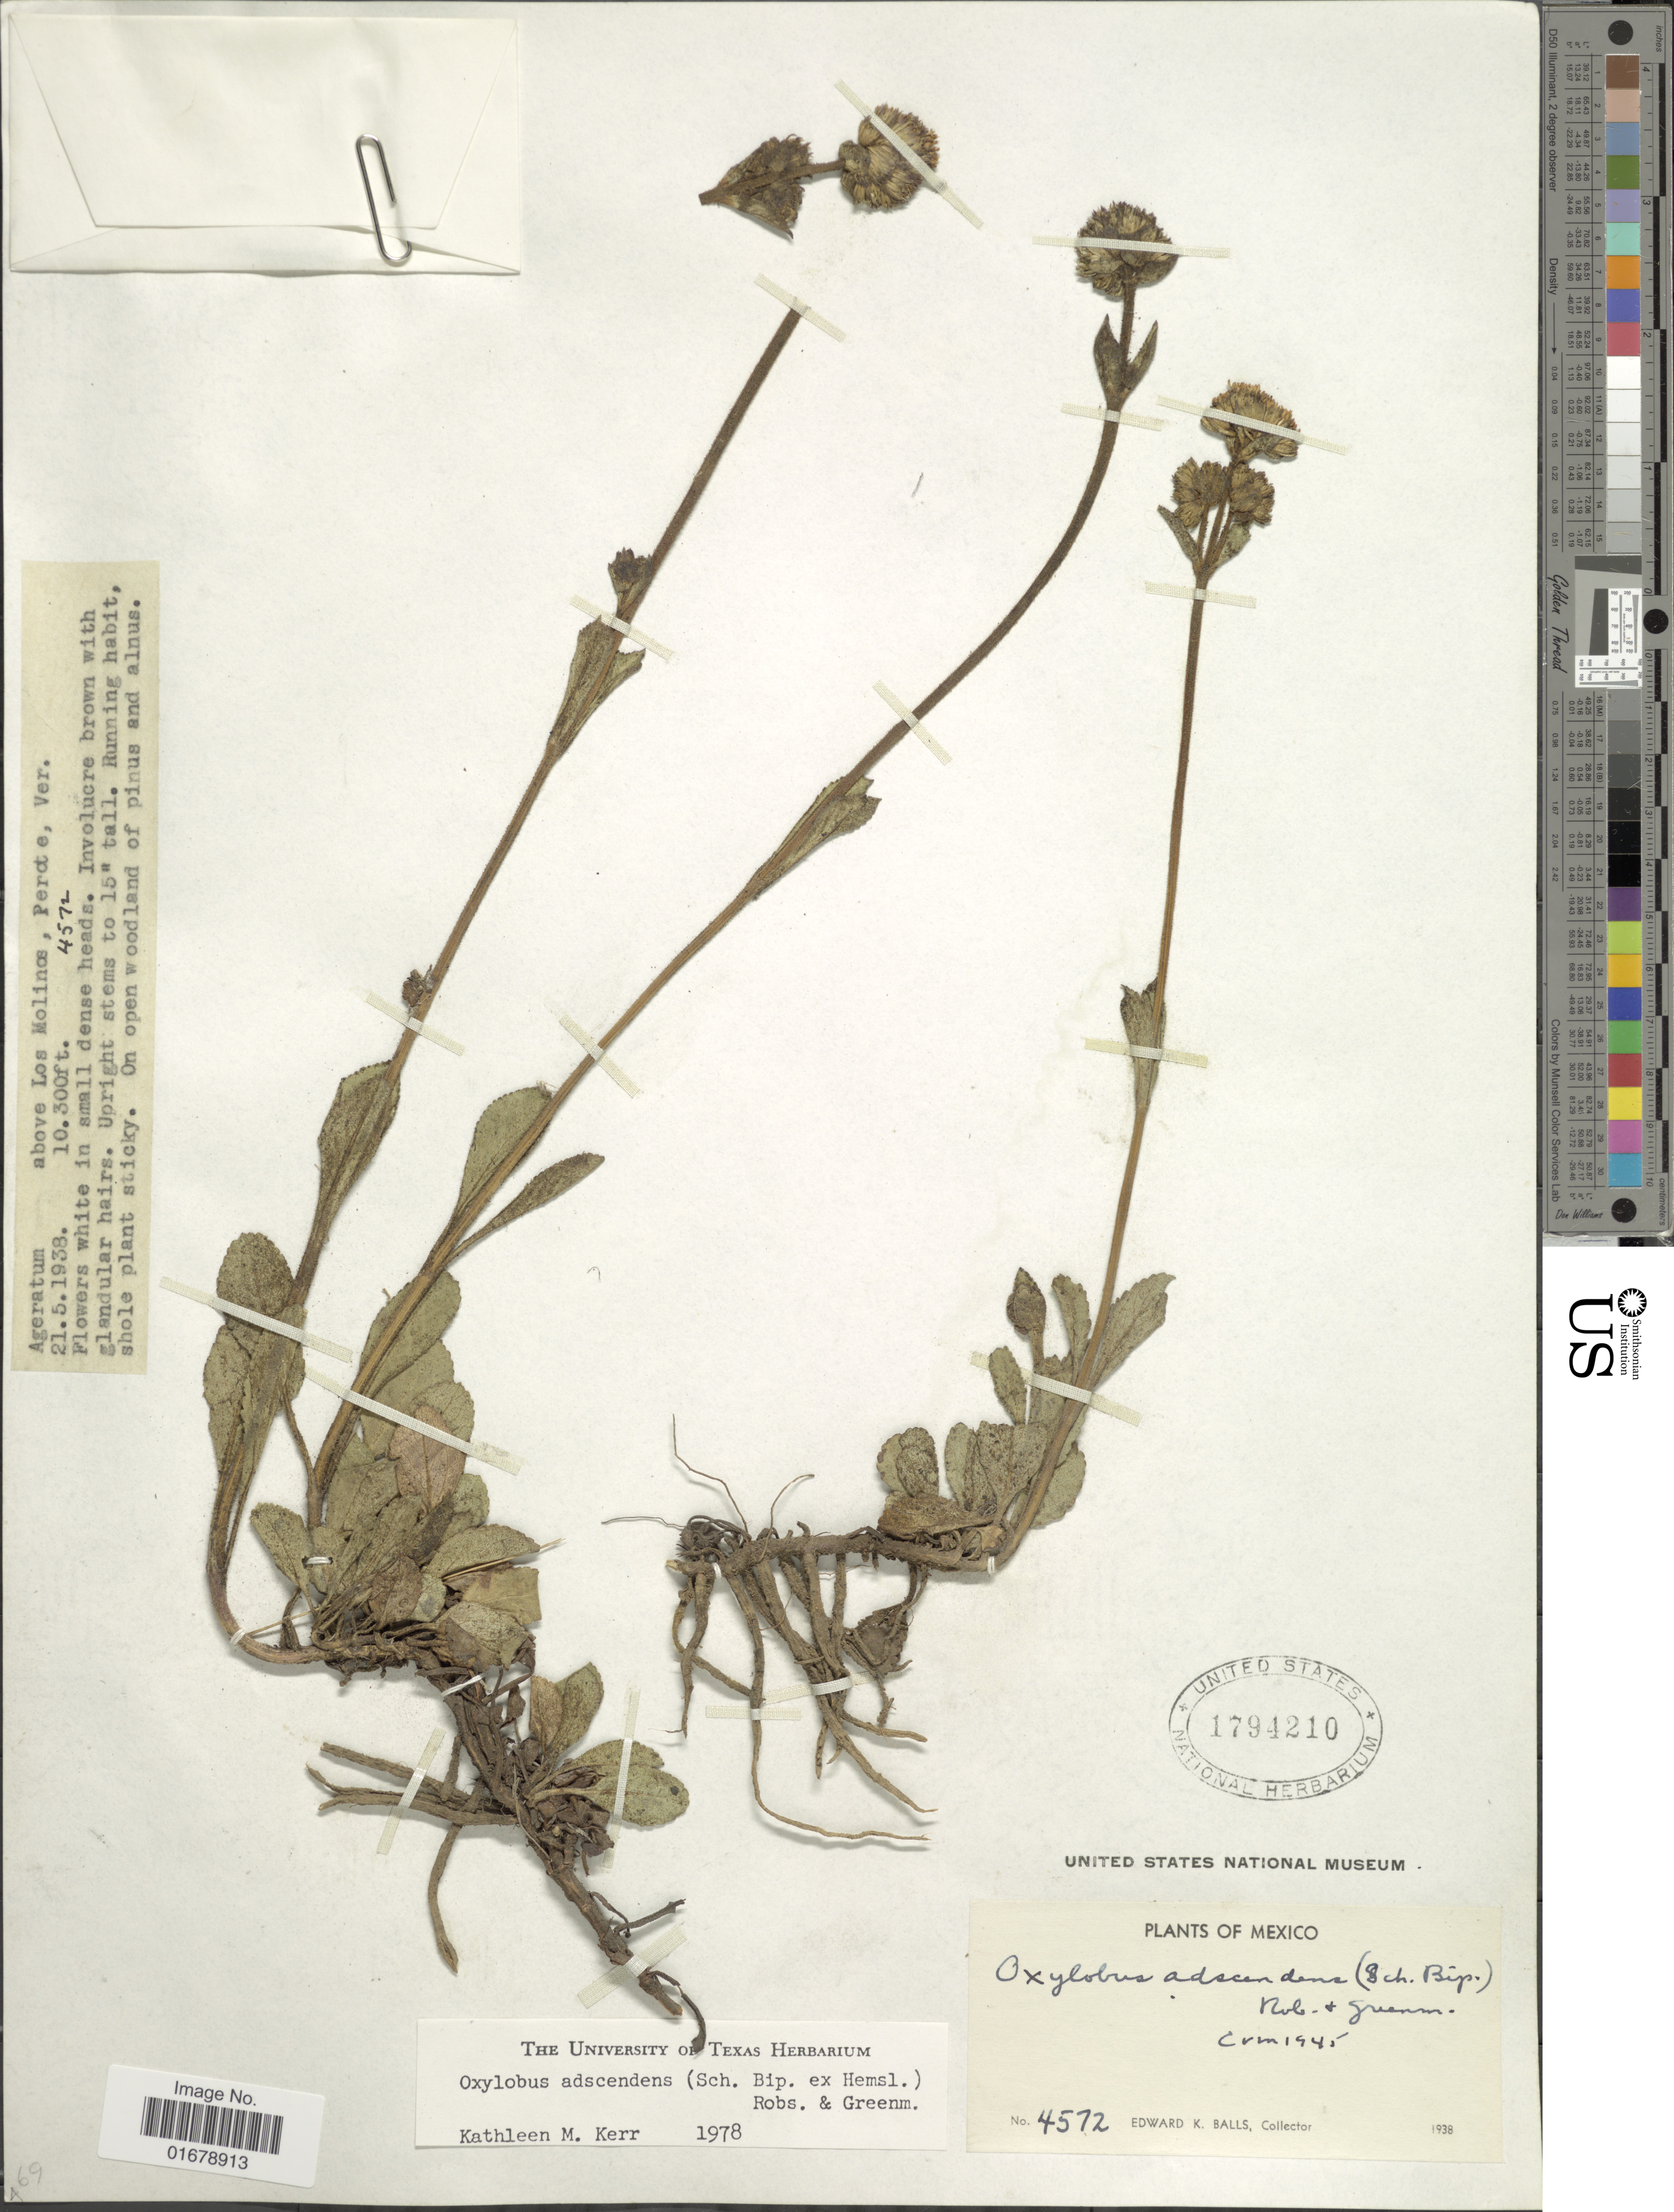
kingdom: Plantae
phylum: Tracheophyta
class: Magnoliopsida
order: Asterales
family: Asteraceae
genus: Oxylobus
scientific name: Oxylobus adscendens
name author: (Sch. Bip.) B.L. Rob. & Greenm. in B.L. Rob.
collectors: E. K. Balls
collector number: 4572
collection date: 1938-05-21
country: Mexico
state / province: Veracruz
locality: Above Los Molinos, Perote, Ver.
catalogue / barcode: US 1794210